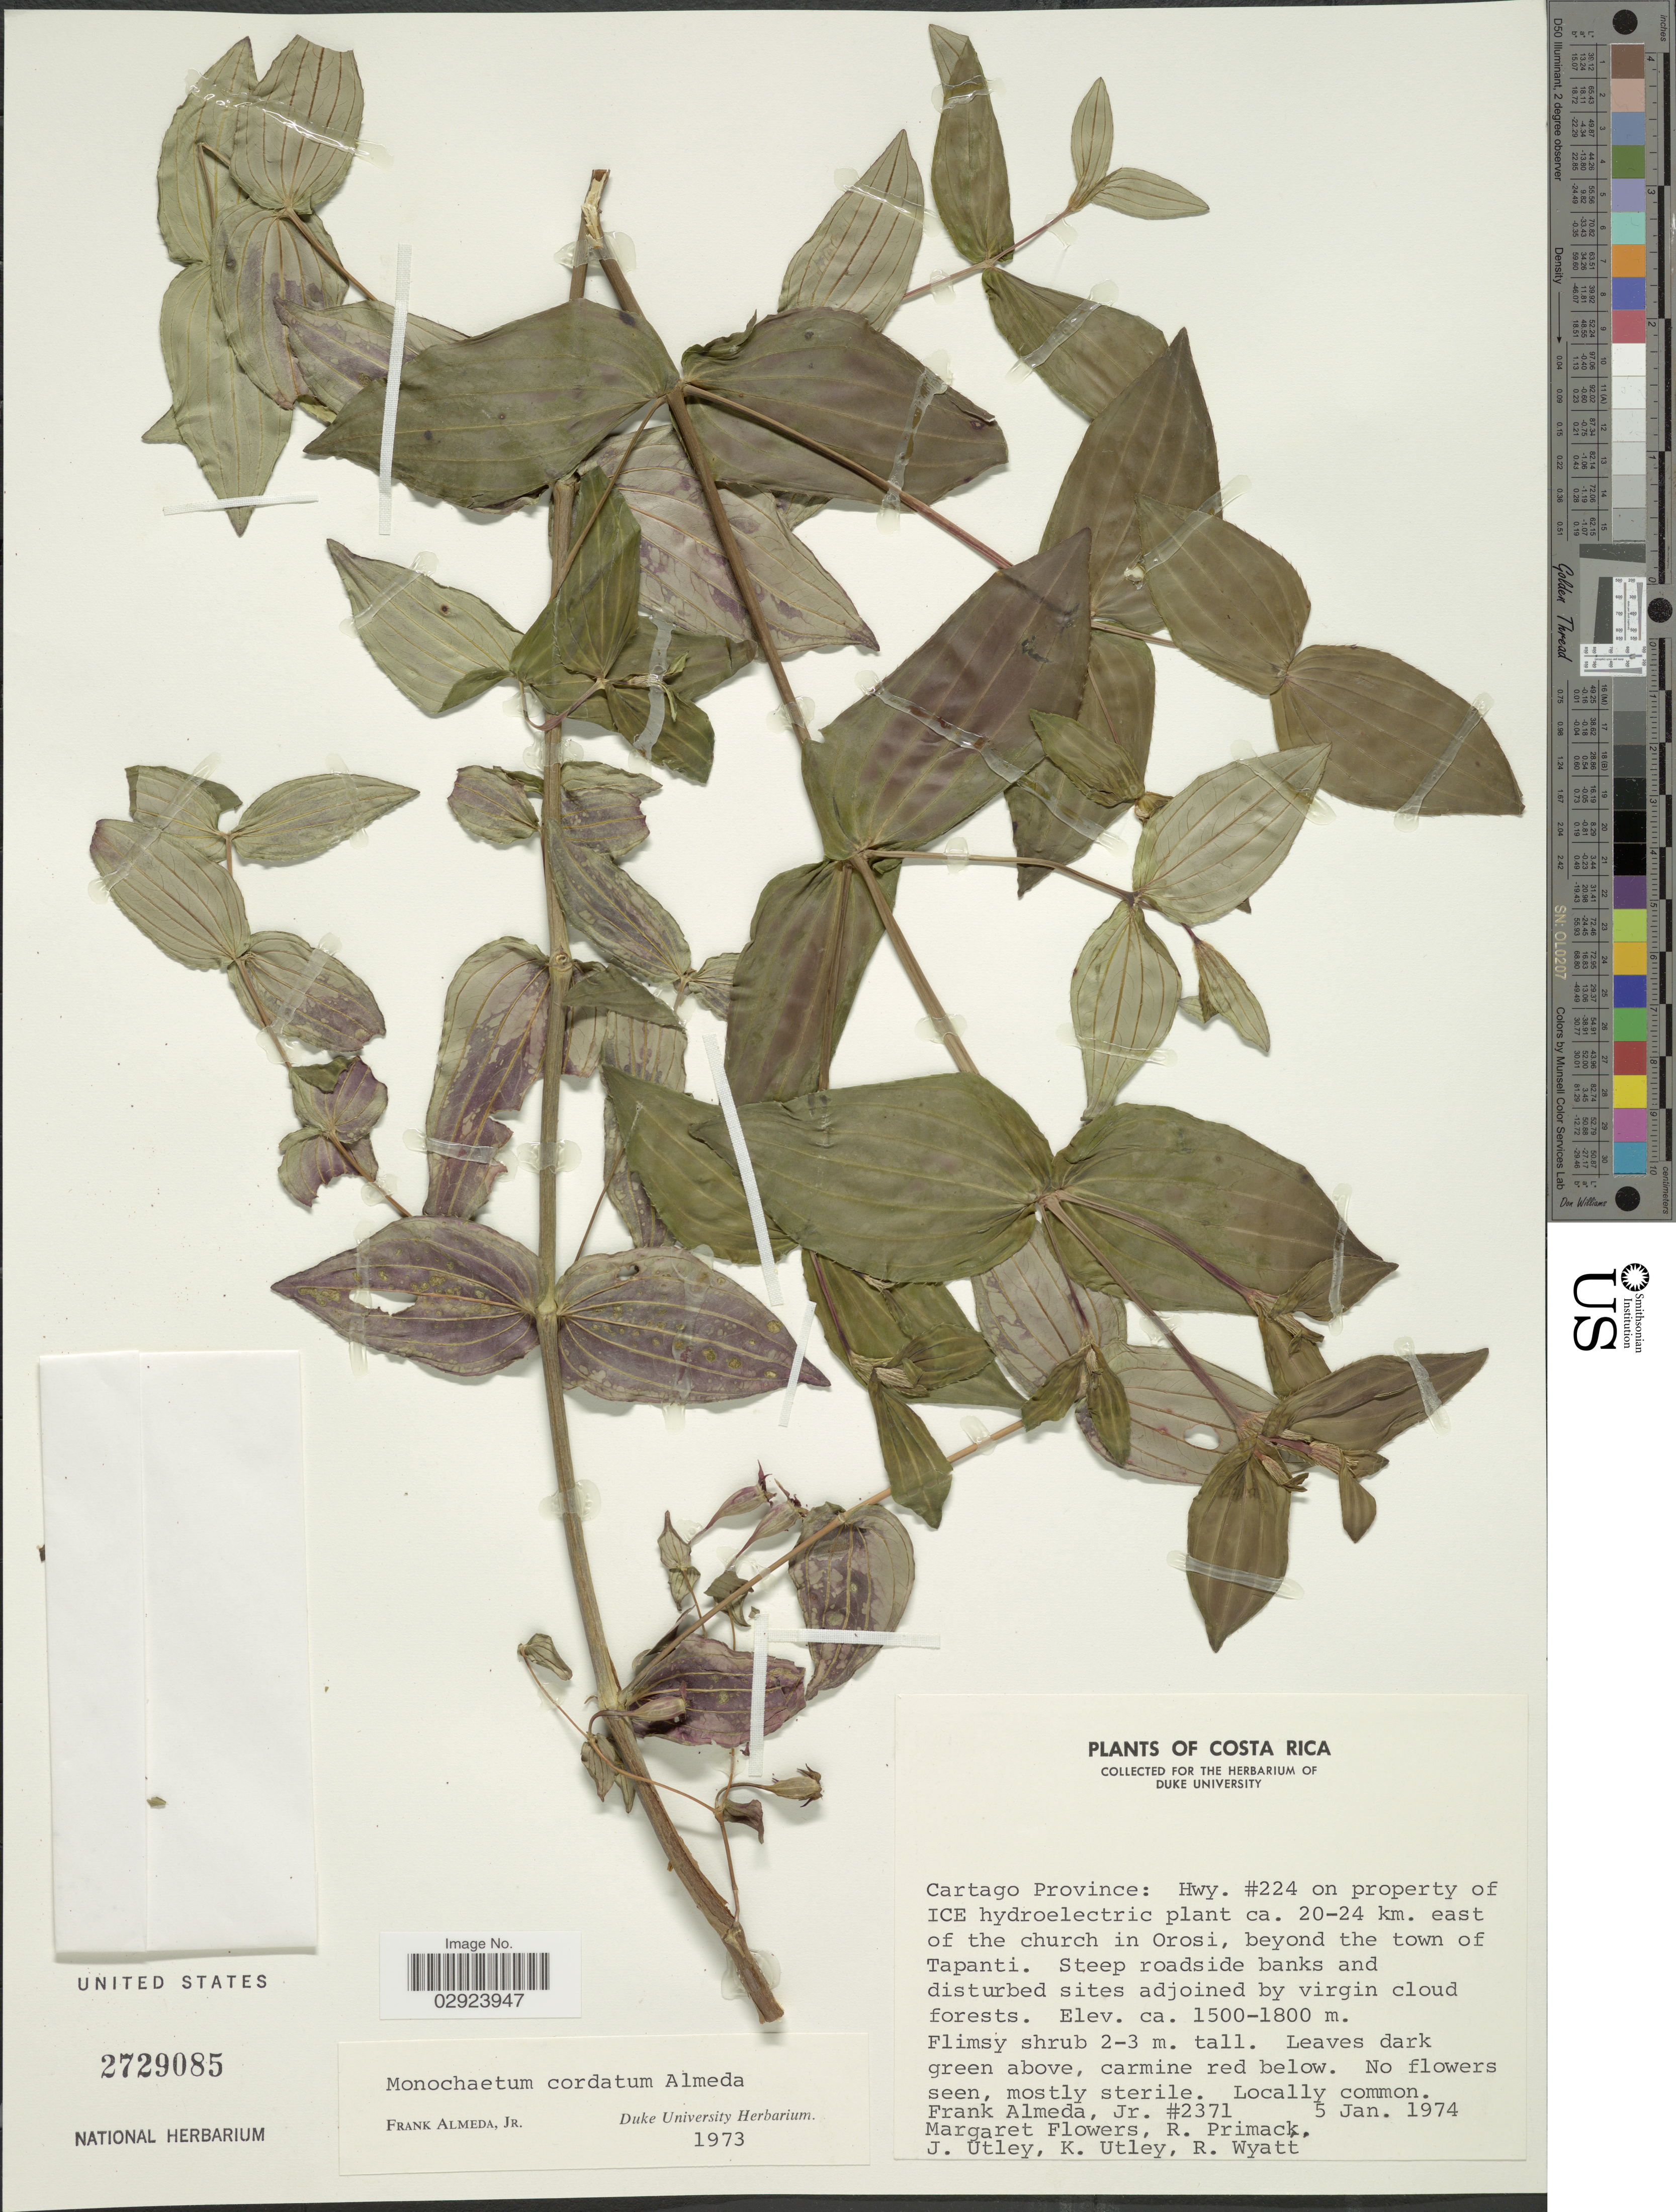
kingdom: Plantae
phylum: Tracheophyta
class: Magnoliopsida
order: Myrtales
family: Melastomataceae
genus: Monochaetum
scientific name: Monochaetum cordatum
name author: Almeda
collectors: F. Almeda, M. Flowers, R. Primack, J. Utley & et al.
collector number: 2371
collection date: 1974-01-05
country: Costa Rica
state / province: Cartago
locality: Hwy. # 224 on property of ICE Hydroelectric plant ca. 20-24 km. east of the church in Orosi, beyond the town of Tapanti. Steep roadside banks and disturbed sites adjoined by virgin cloud forests.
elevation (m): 1500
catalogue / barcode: US 2729085